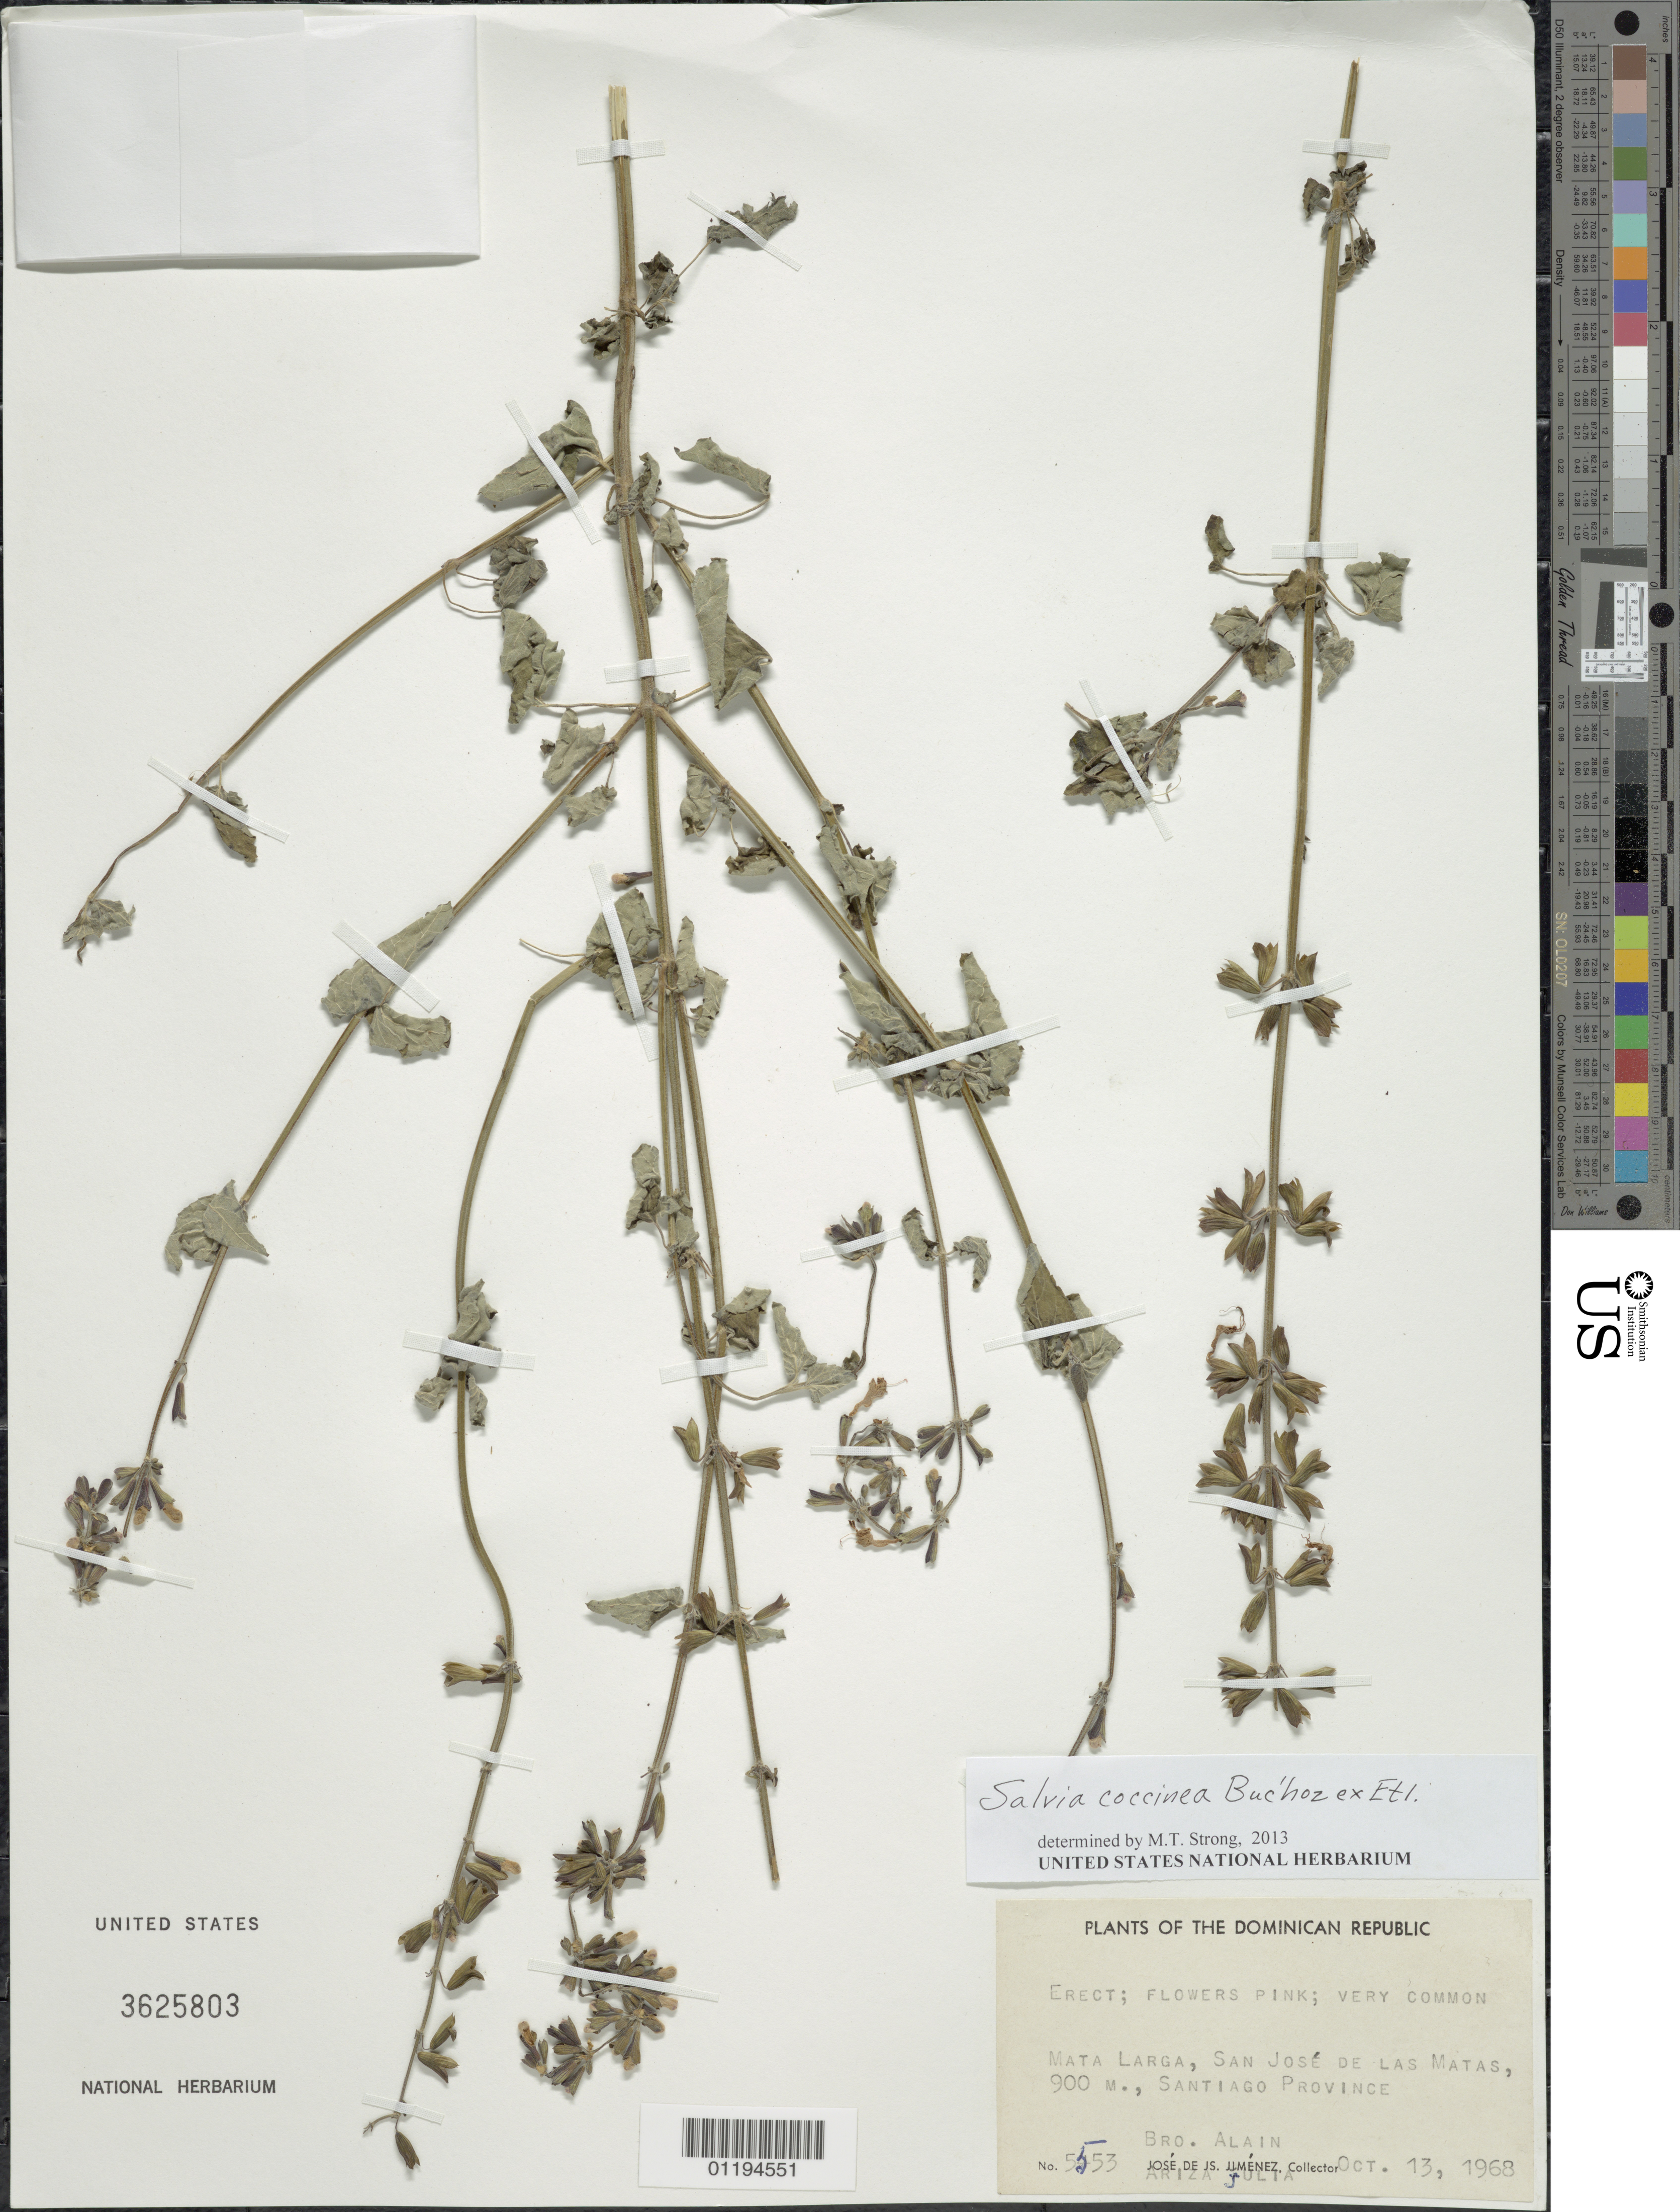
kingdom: Plantae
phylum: Tracheophyta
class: Magnoliopsida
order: Lamiales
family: Lamiaceae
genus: Salvia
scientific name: Salvia coccinea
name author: Buc'hoz ex Etl.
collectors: J. J. Jiménez Almonte, A. Julia & A. H. Liogier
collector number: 5553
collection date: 1968-10-13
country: Dominican Republic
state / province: Santiago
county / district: San Jose de las Matas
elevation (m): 900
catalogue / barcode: US 3625803